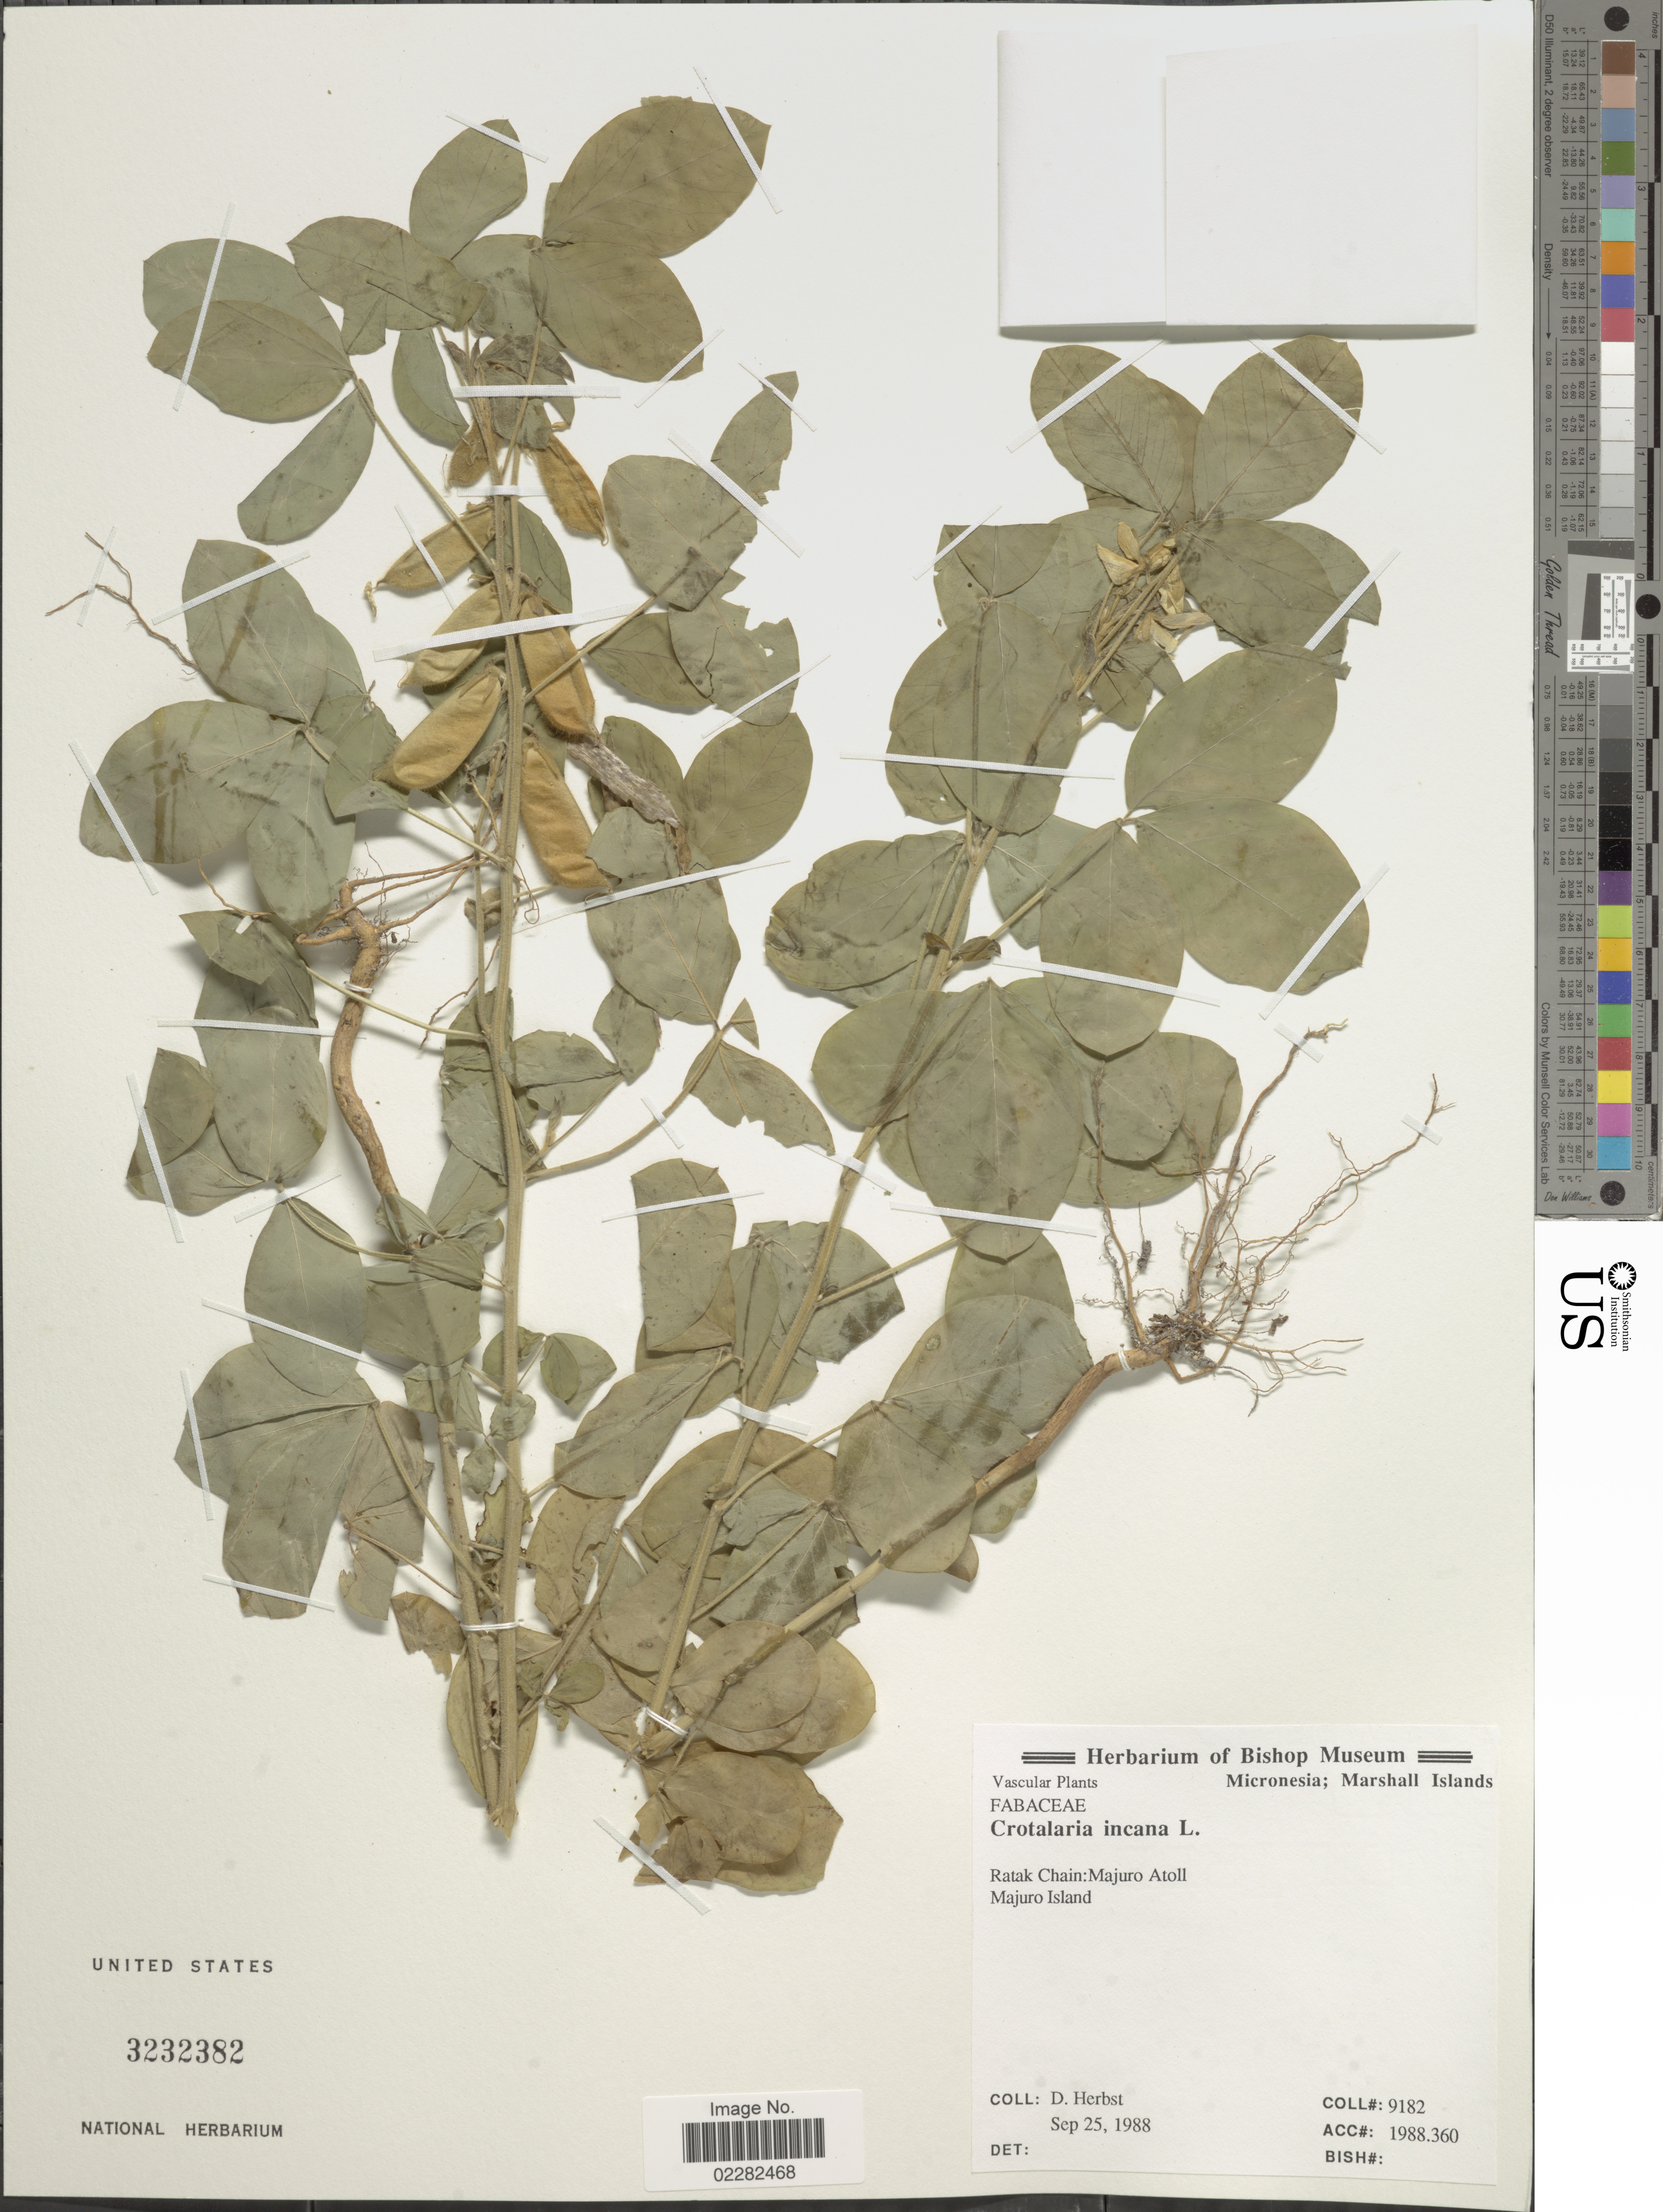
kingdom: Plantae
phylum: Tracheophyta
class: Magnoliopsida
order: Fabales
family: Fabaceae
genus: Crotalaria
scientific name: Crotalaria incana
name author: L.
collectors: D. Herbst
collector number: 9182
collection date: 1988-09-25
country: Marshall Islands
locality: Ratak Chain: Majuro Atoll, Majuro Island, Micronesia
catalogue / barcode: US 3232382